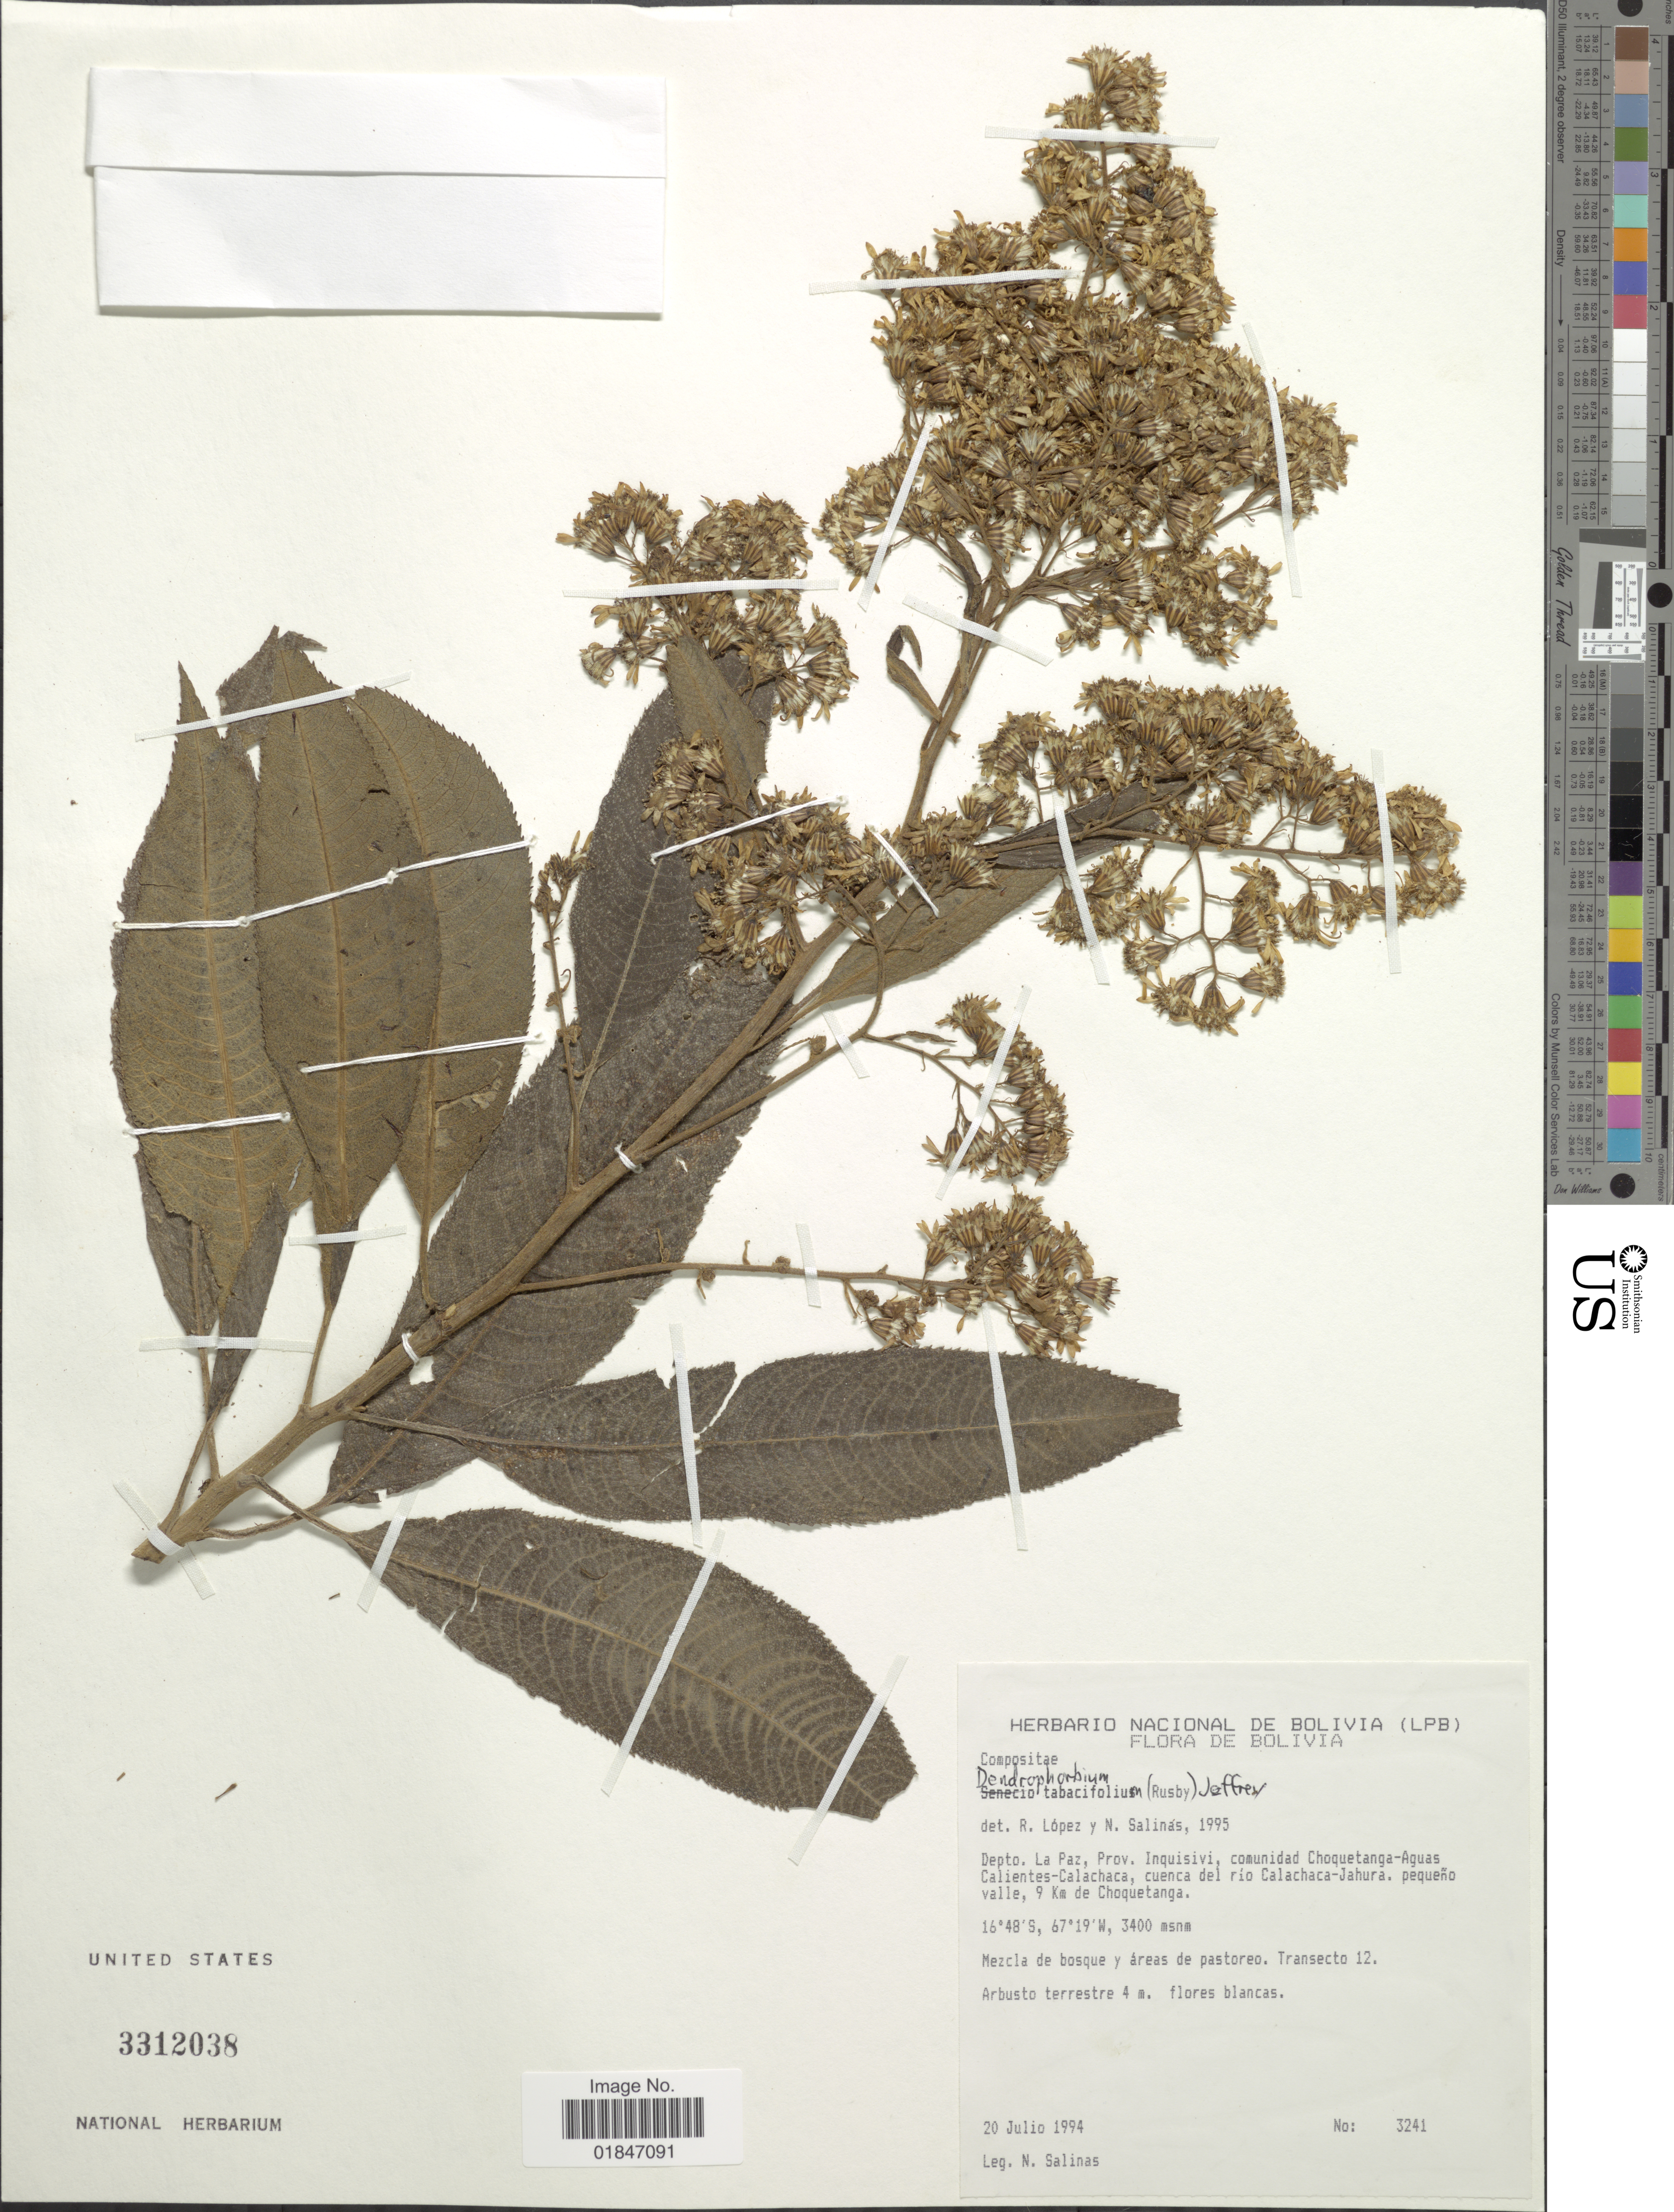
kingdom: Plantae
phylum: Tracheophyta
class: Magnoliopsida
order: Asterales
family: Asteraceae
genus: Dendrophorbium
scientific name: Dendrophorbium tabacifolium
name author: (Rusby) C. Jeffrey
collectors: N. Salinas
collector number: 3241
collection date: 1994-07-20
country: Bolivia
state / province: La Paz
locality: Depto. La Paz, Prov. Inquisivi, comunidad Choquetanga-Aguas Calientes-Calachaca, cuenca del rio Calachaca-Jahura. pequeno valle, 9 km de Choquetanga.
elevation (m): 3400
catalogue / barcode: US 3312038